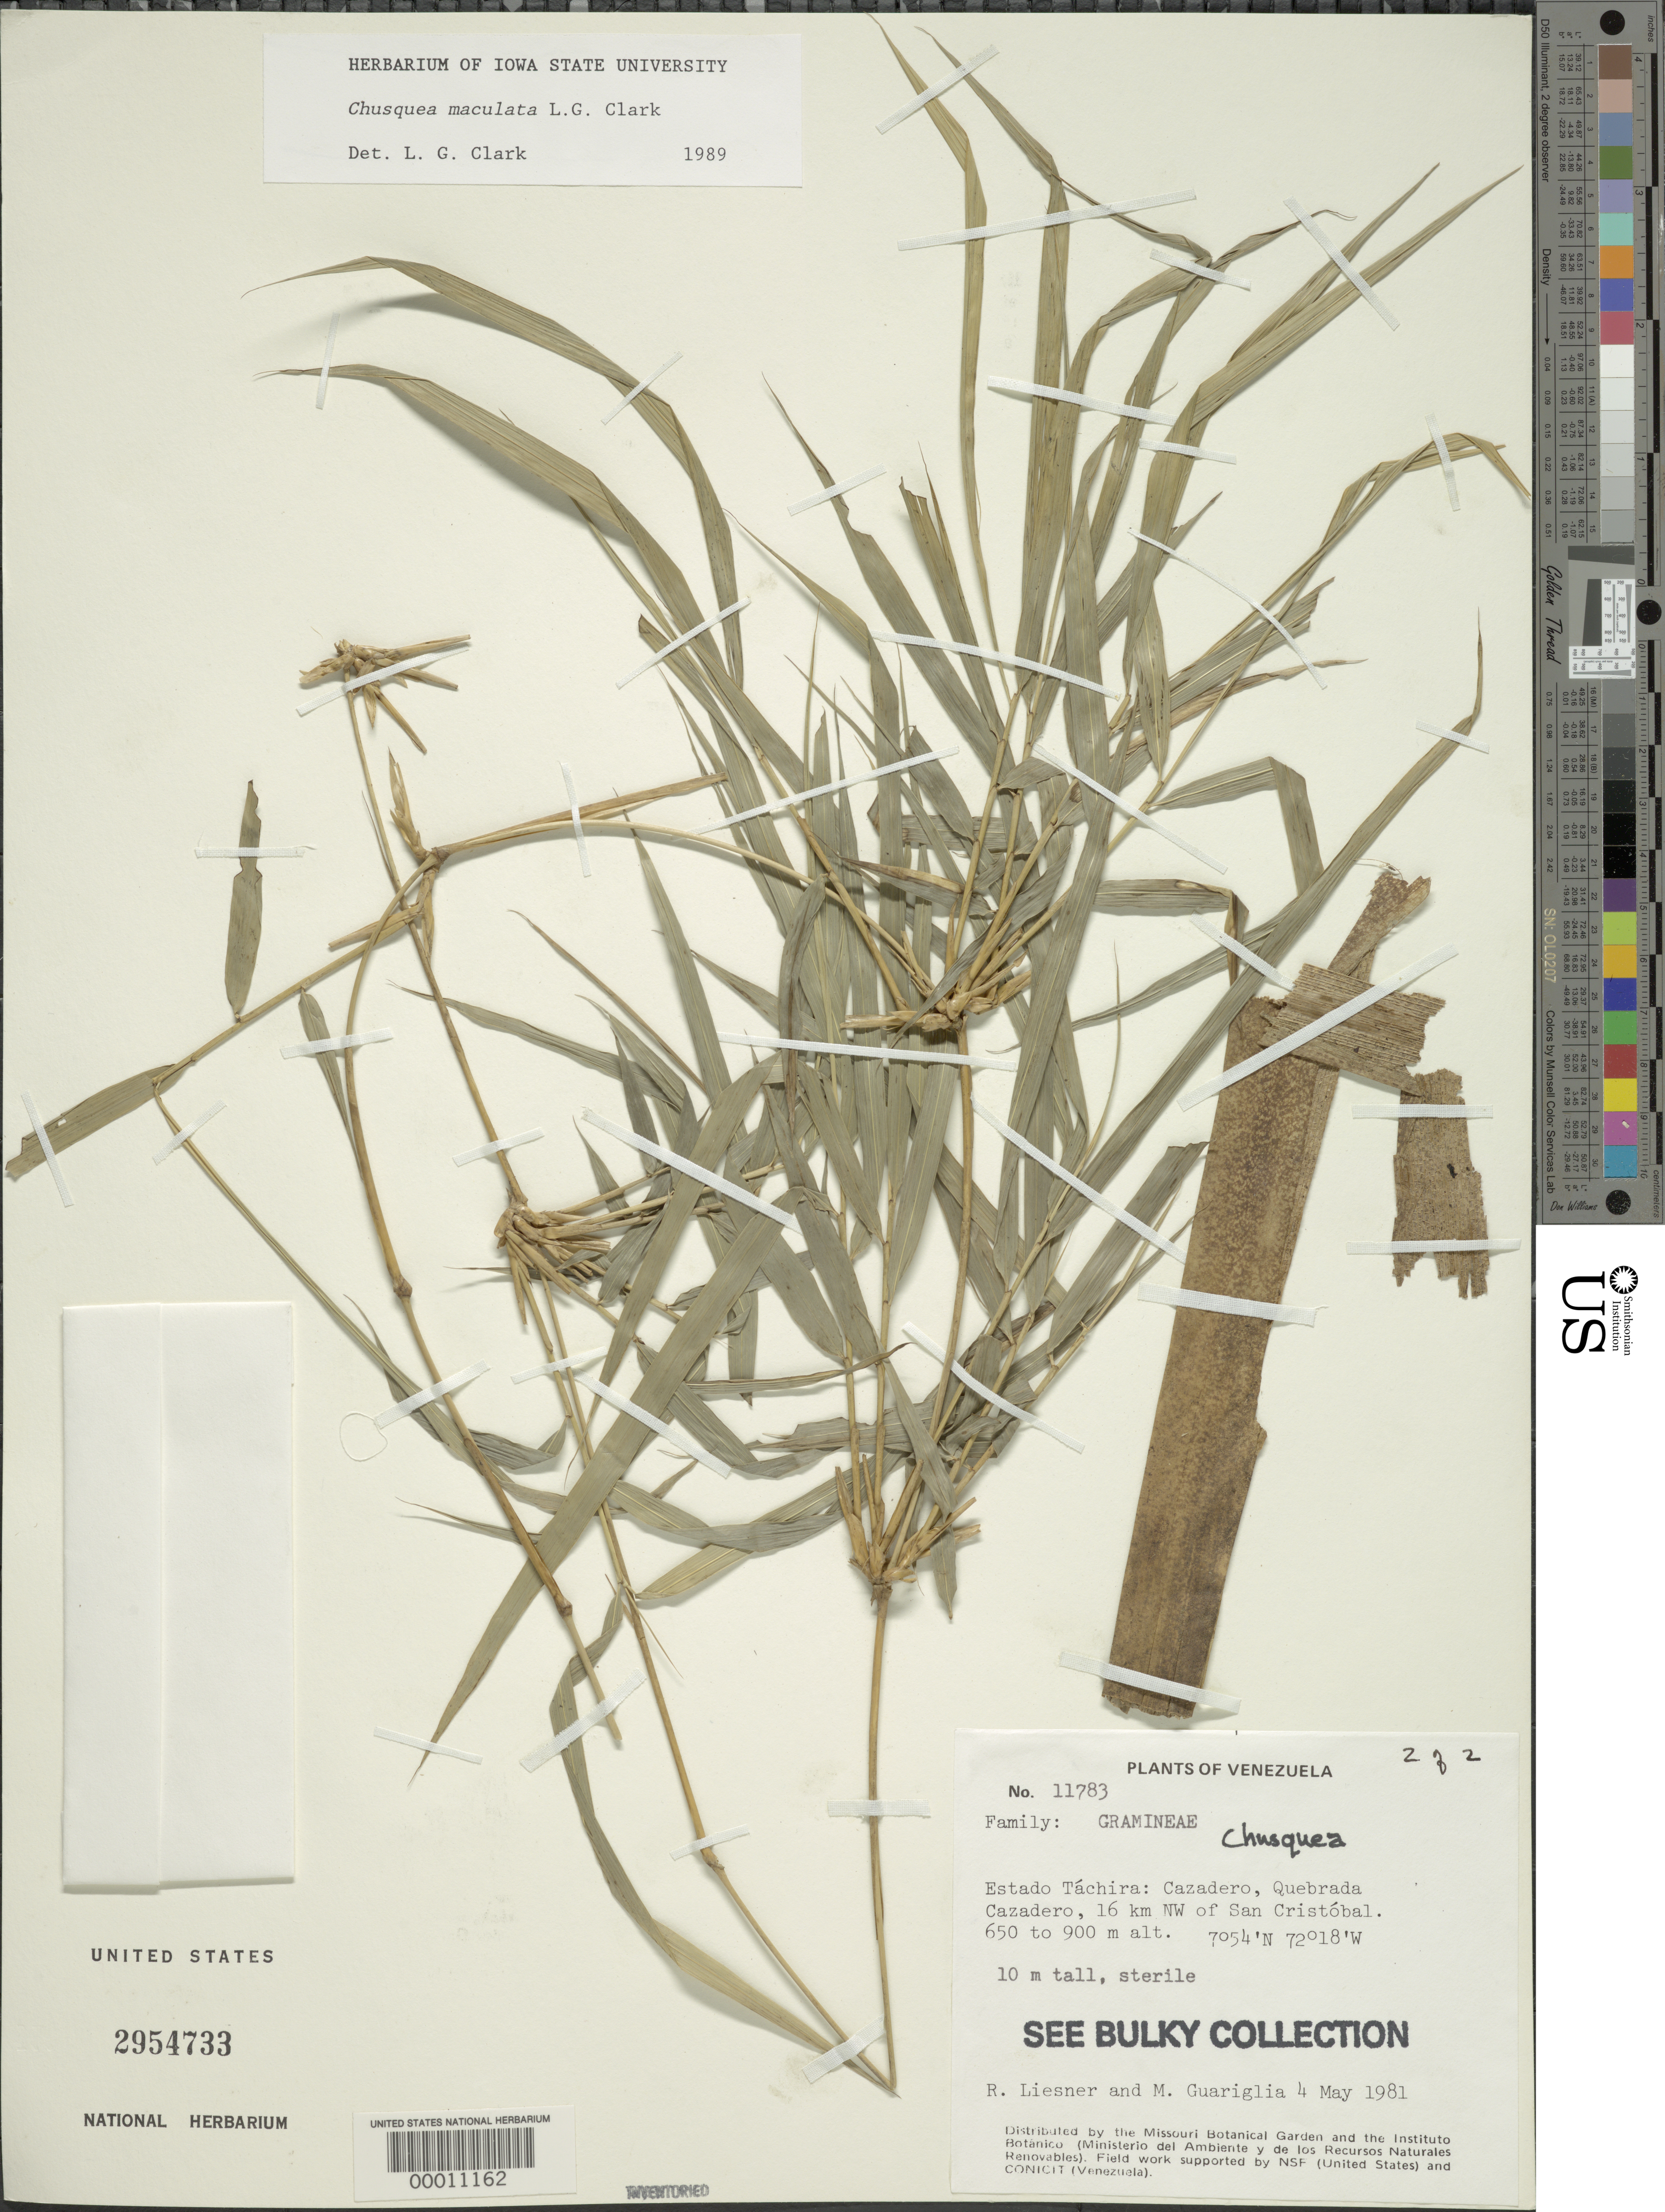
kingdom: Plantae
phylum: Tracheophyta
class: Liliopsida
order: Poales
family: Poaceae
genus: Chusquea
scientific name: Chusquea maculata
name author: L.G. Clark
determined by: Clark, Lynn G., (ISC), Iowa State University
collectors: R. L. Liesner & M. Guariglia P.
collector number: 11783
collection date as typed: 04 May 1981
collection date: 1981-05-04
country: Venezuela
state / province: Tachira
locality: Cazadero, quebrada cazadero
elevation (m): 650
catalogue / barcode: US 2954733